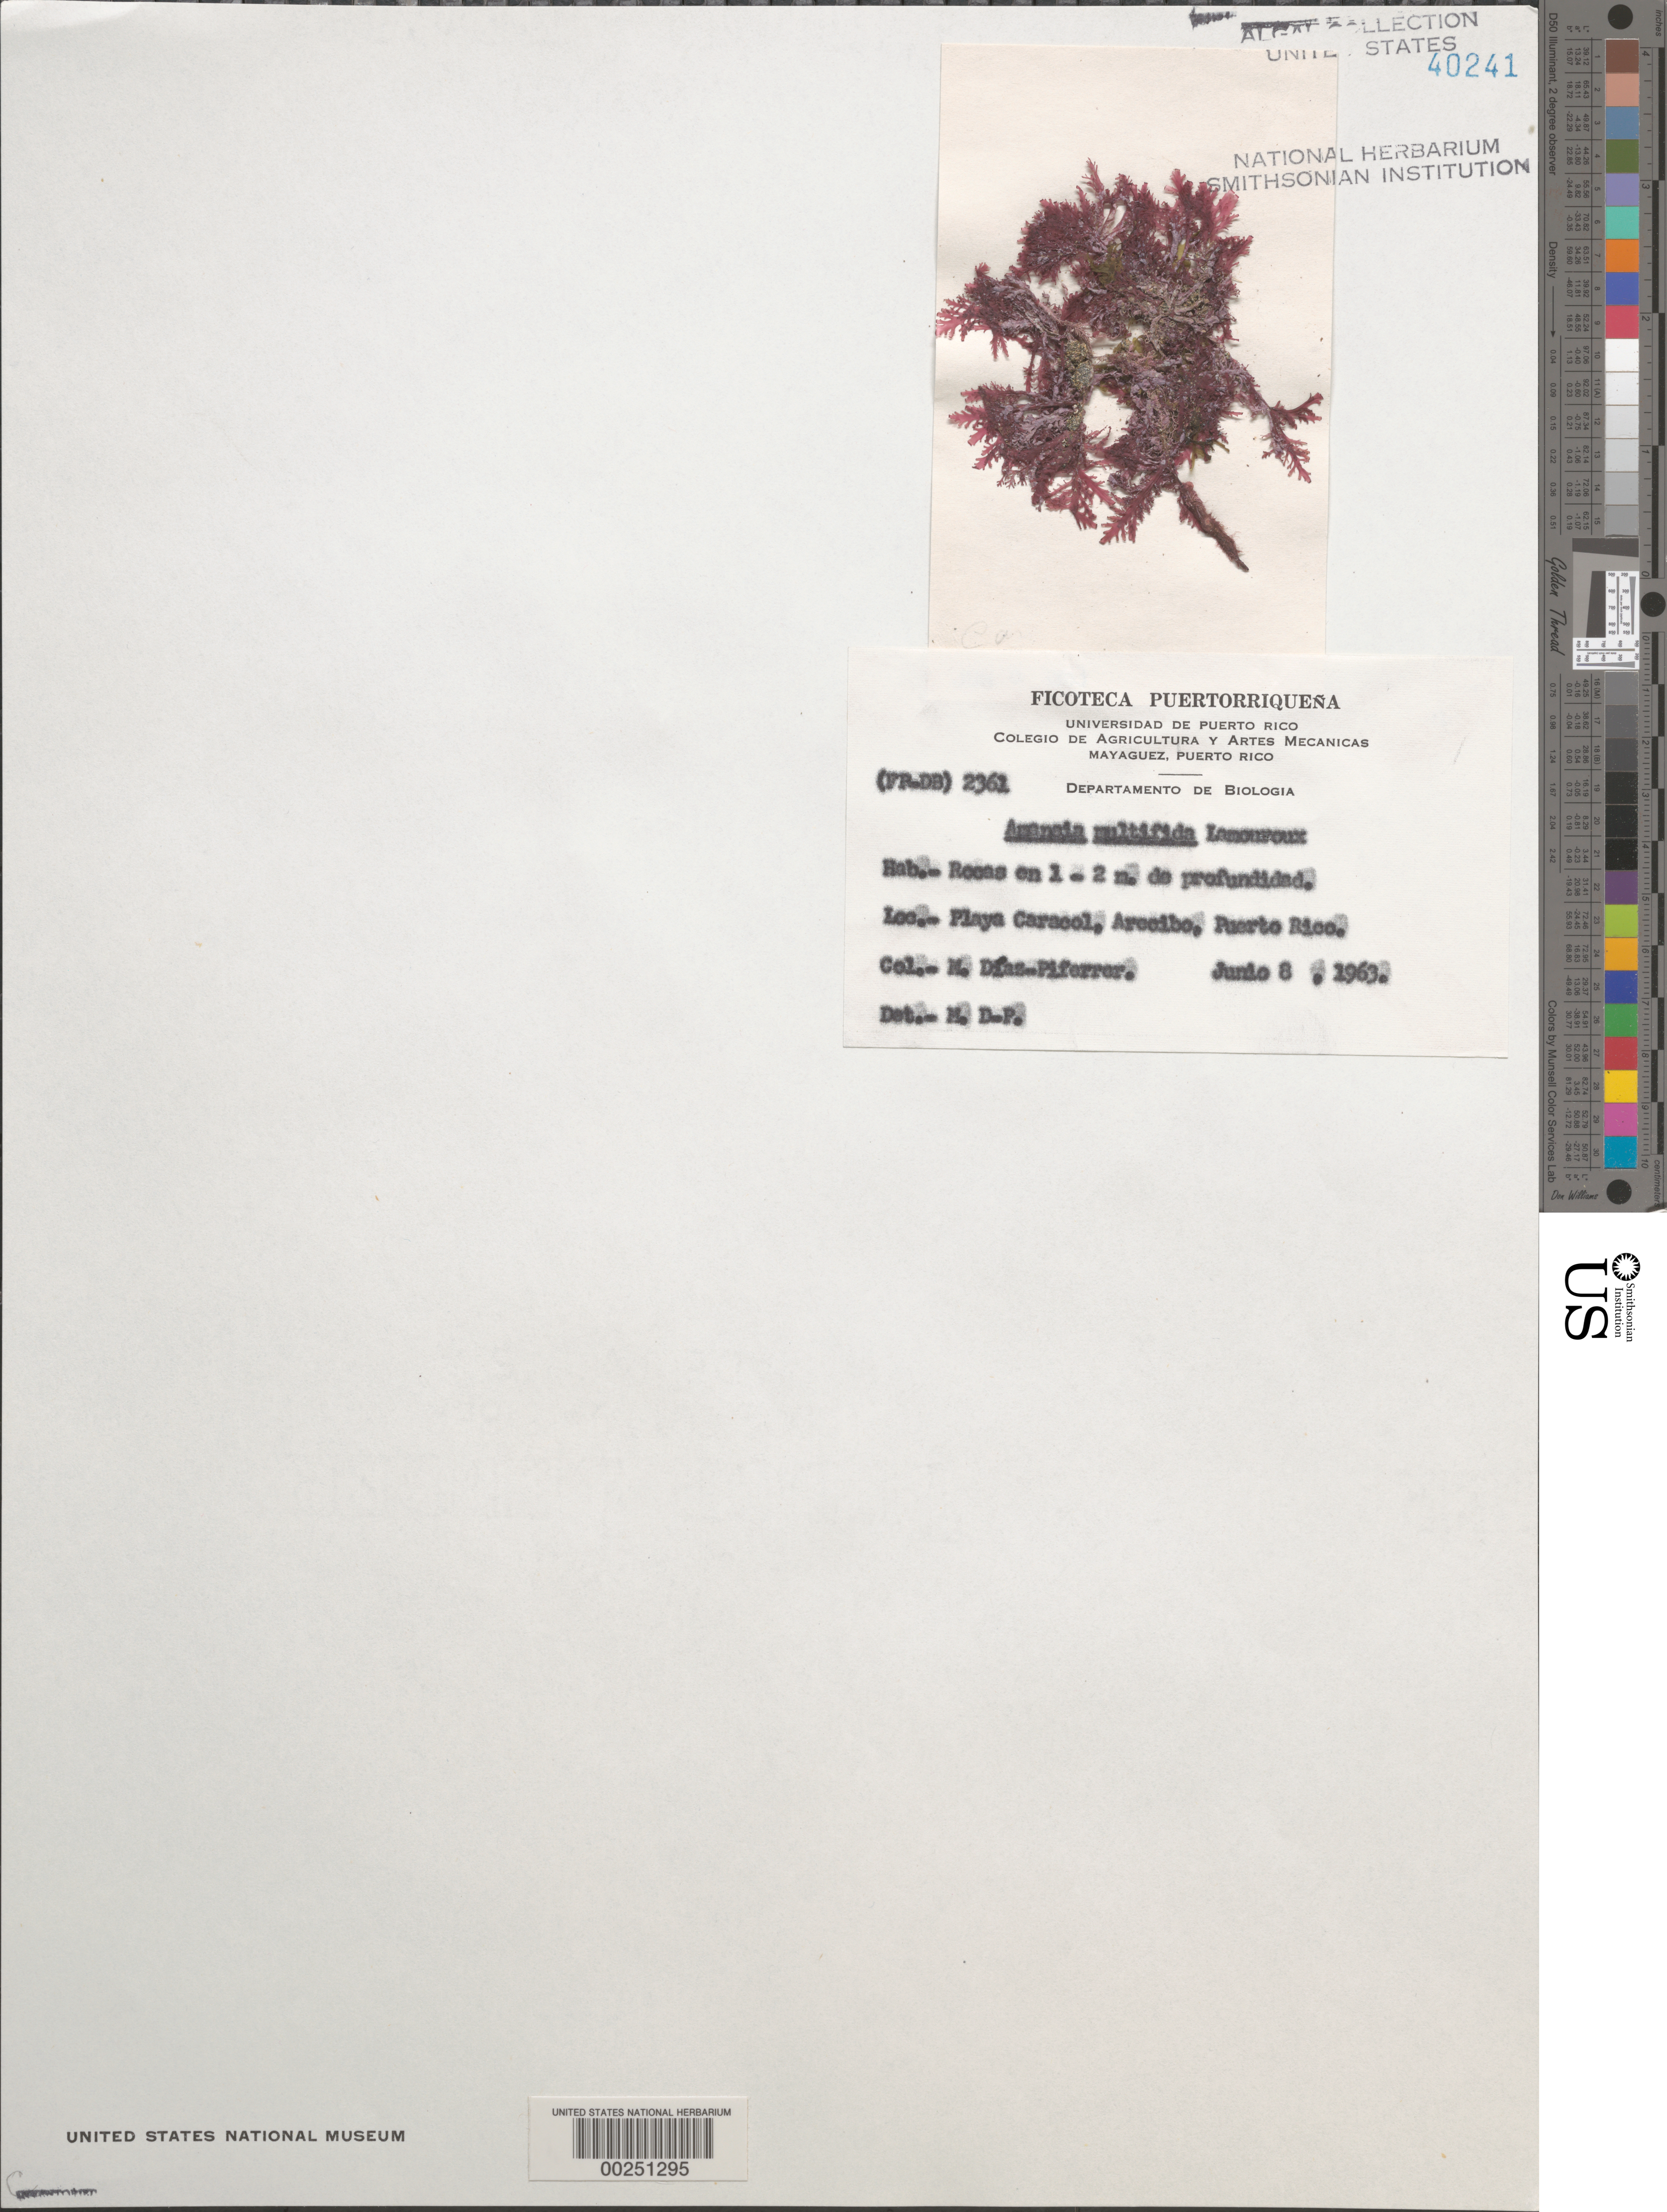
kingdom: Plantae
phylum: Rhodophyta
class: Florideophyceae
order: Ceramiales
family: Rhodomelaceae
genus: Amansia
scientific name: Amansia multifida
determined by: Diaz-Piferrer, M.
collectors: M. Diaz-Piferrer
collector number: (fp-db) 2361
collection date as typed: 08 Jun 1963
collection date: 1963-06-08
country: Puerto Rico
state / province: Arecibo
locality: Playa Caracol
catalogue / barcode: US 40241